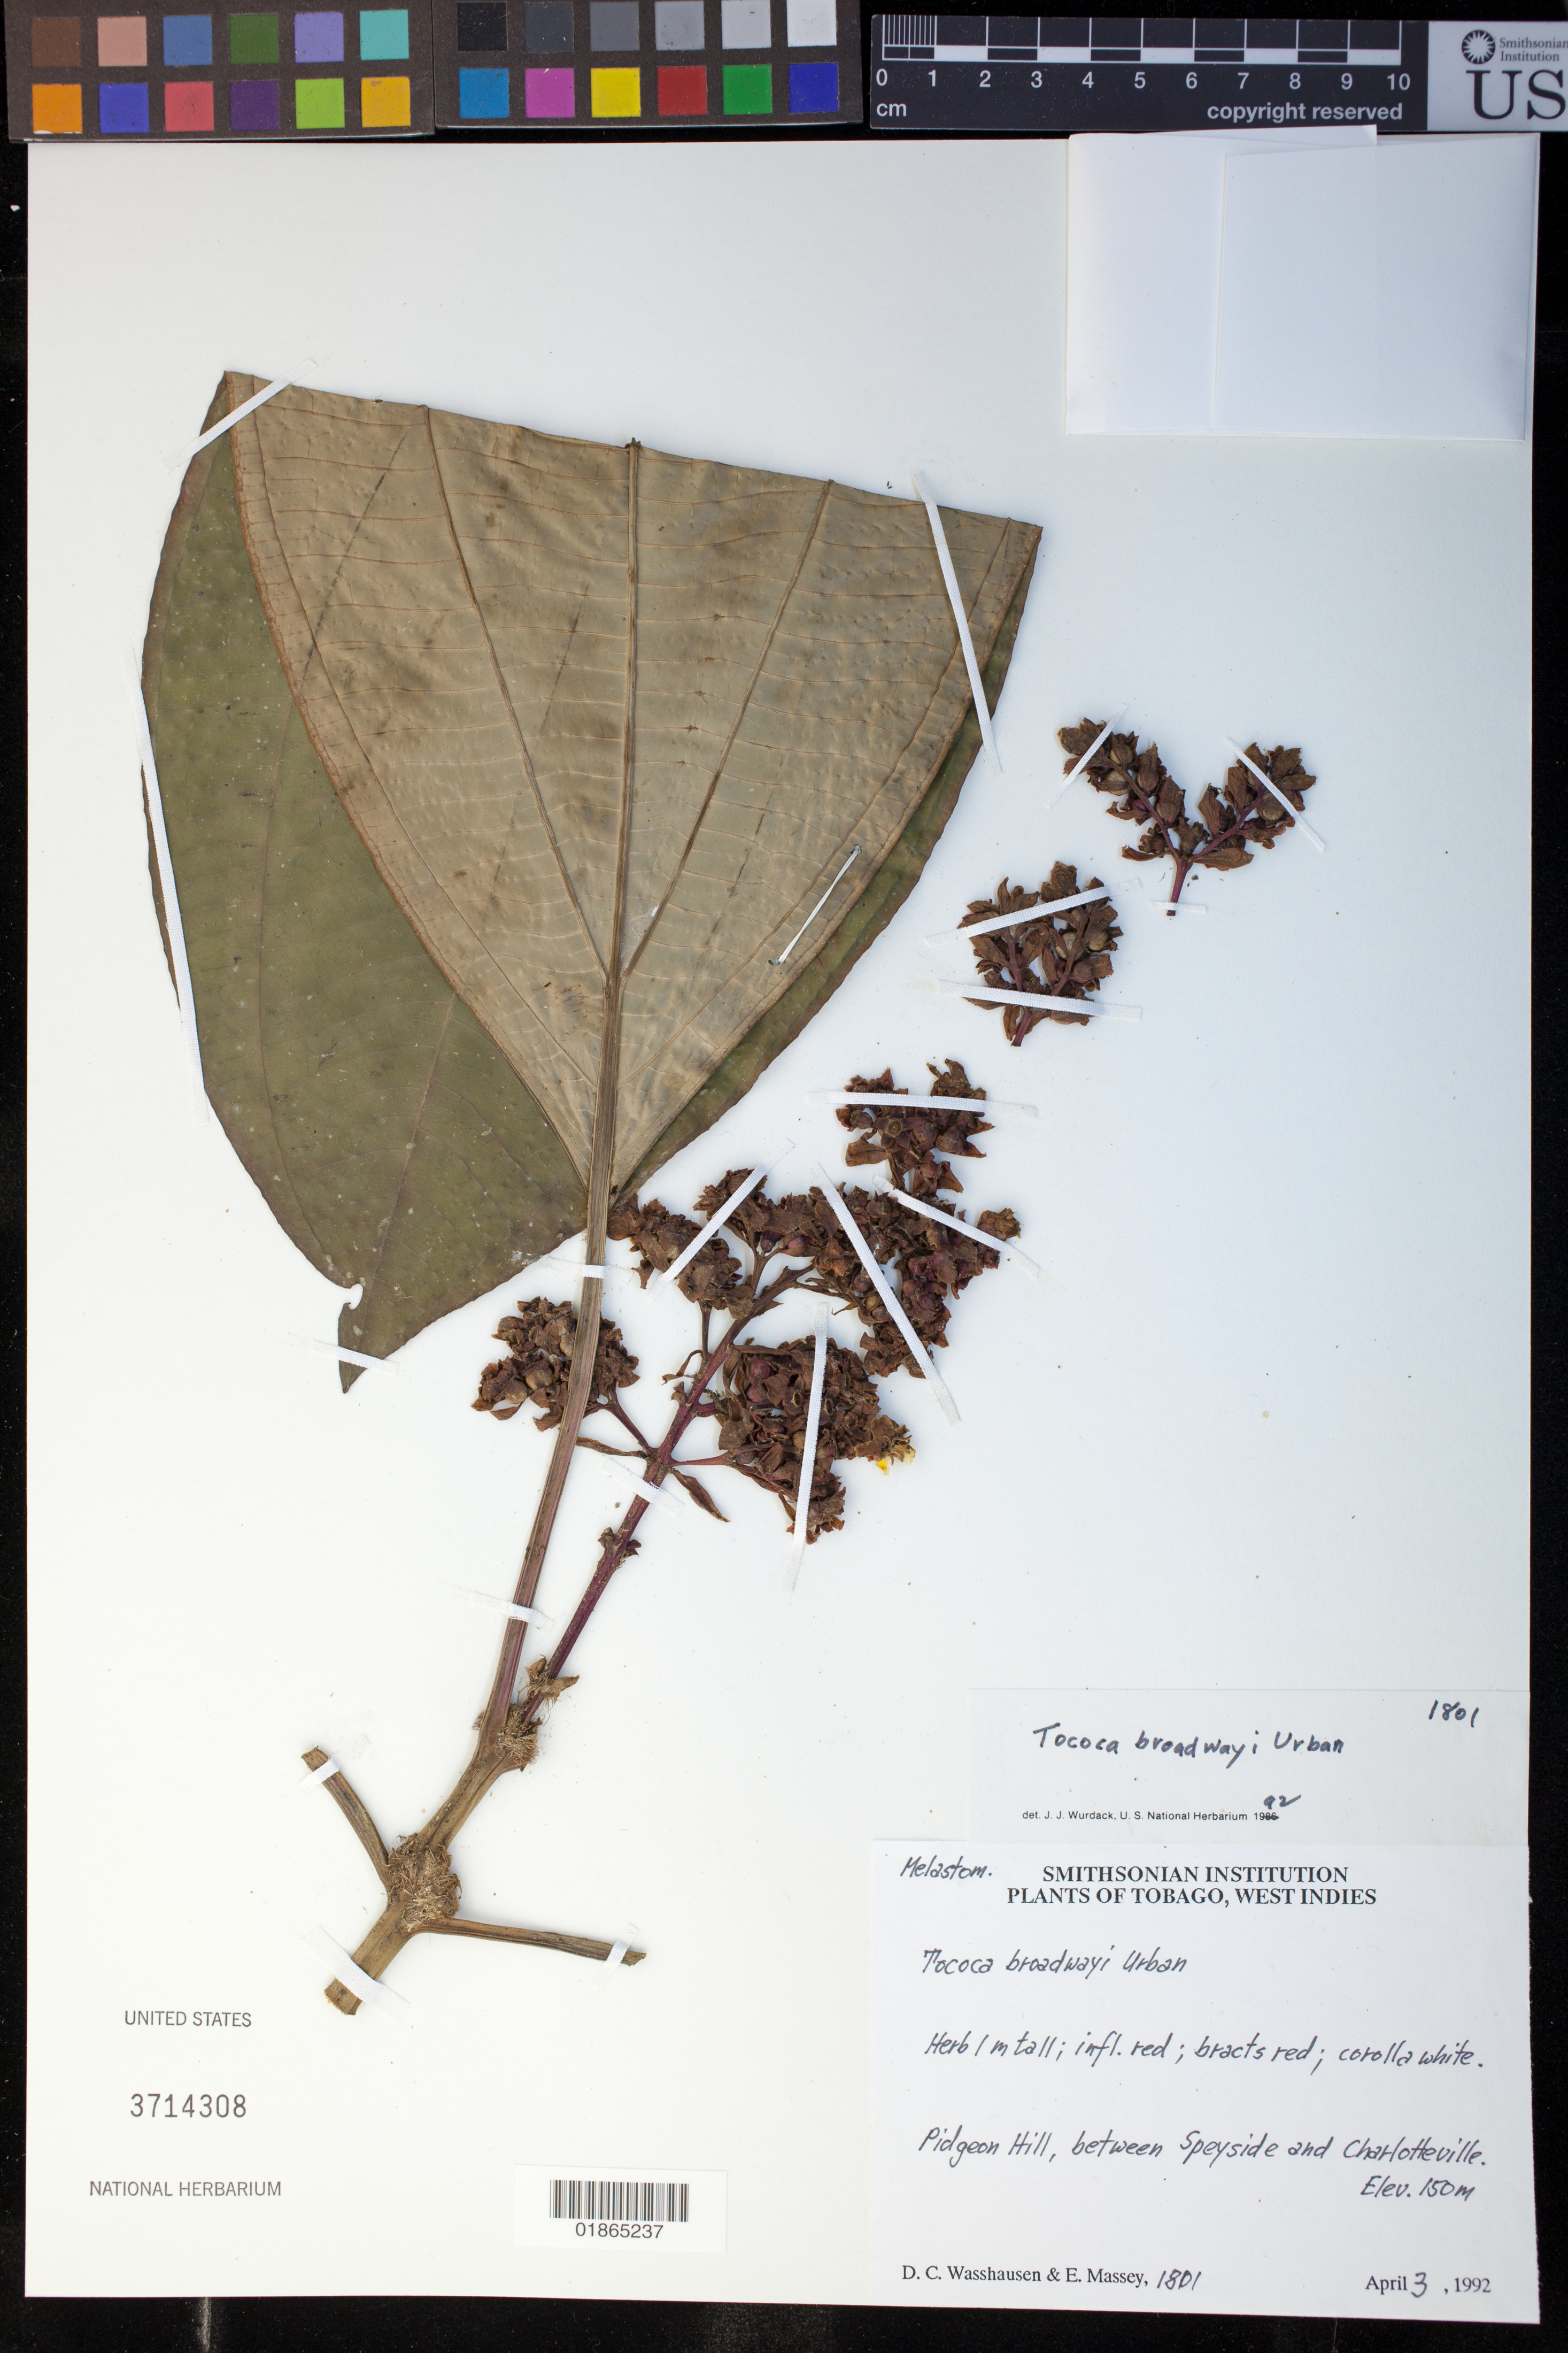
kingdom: Plantae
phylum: Tracheophyta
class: Magnoliopsida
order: Myrtales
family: Melastomataceae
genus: Tococa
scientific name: Tococa broadwayi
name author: Urb.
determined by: Wurdack, John J., (US), US (UNITED STATES)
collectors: D. C. Wasshausen & E. Massey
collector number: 1801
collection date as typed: April 3, 1992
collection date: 1992-04-03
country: Trinidad and Tobago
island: Tobago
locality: Pidgeon Hill, between Speyside and Charlotteville.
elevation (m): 150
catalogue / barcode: US 3714308